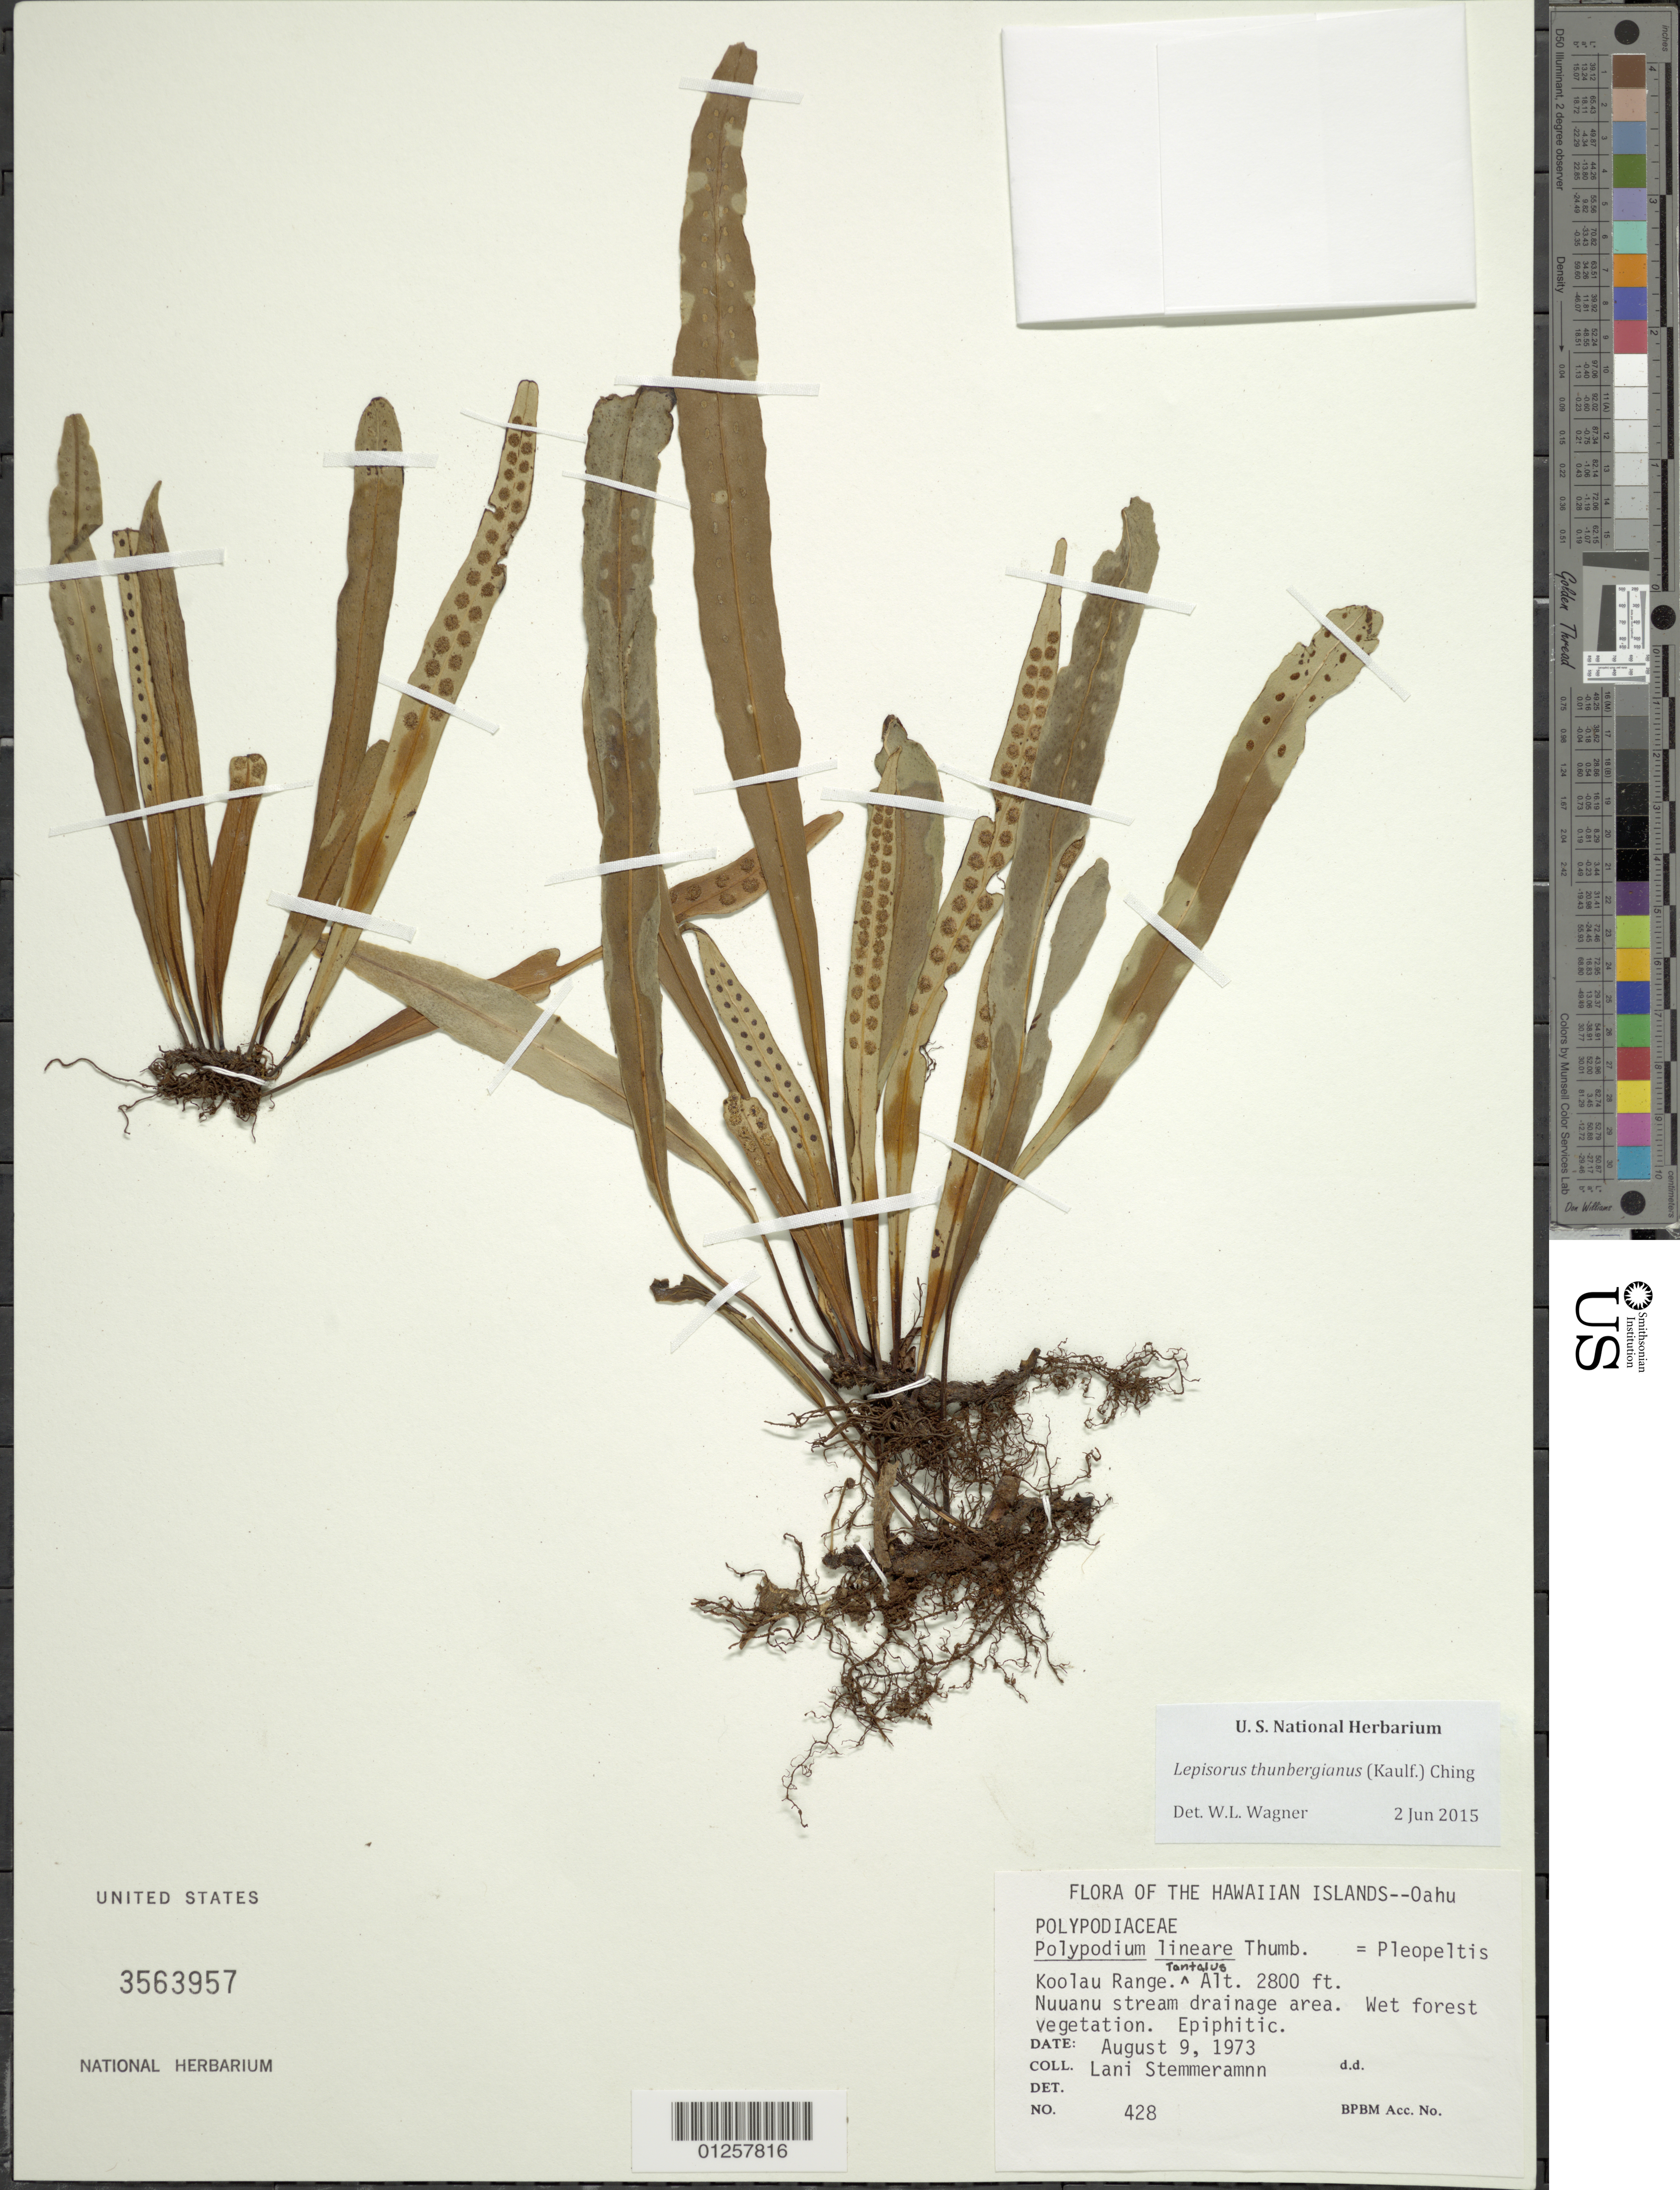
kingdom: Plantae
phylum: Tracheophyta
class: Polypodiopsida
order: Polypodiales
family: Polypodiaceae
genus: Lepisorus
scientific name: Lepisorus thunbergianus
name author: (Kaulf.) Ching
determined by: Wagner, W. L., (BOT), Smithsonian Institution - National Museum of Natural History (UNITED STATES)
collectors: L. Stemmermann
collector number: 428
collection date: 1973-08-09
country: United States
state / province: Hawaii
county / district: Honolulu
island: Oahu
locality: Koolau Range. Tantalus. Nuuanu stream drainage area.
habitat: Wet forest.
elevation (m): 853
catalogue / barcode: US 3563957